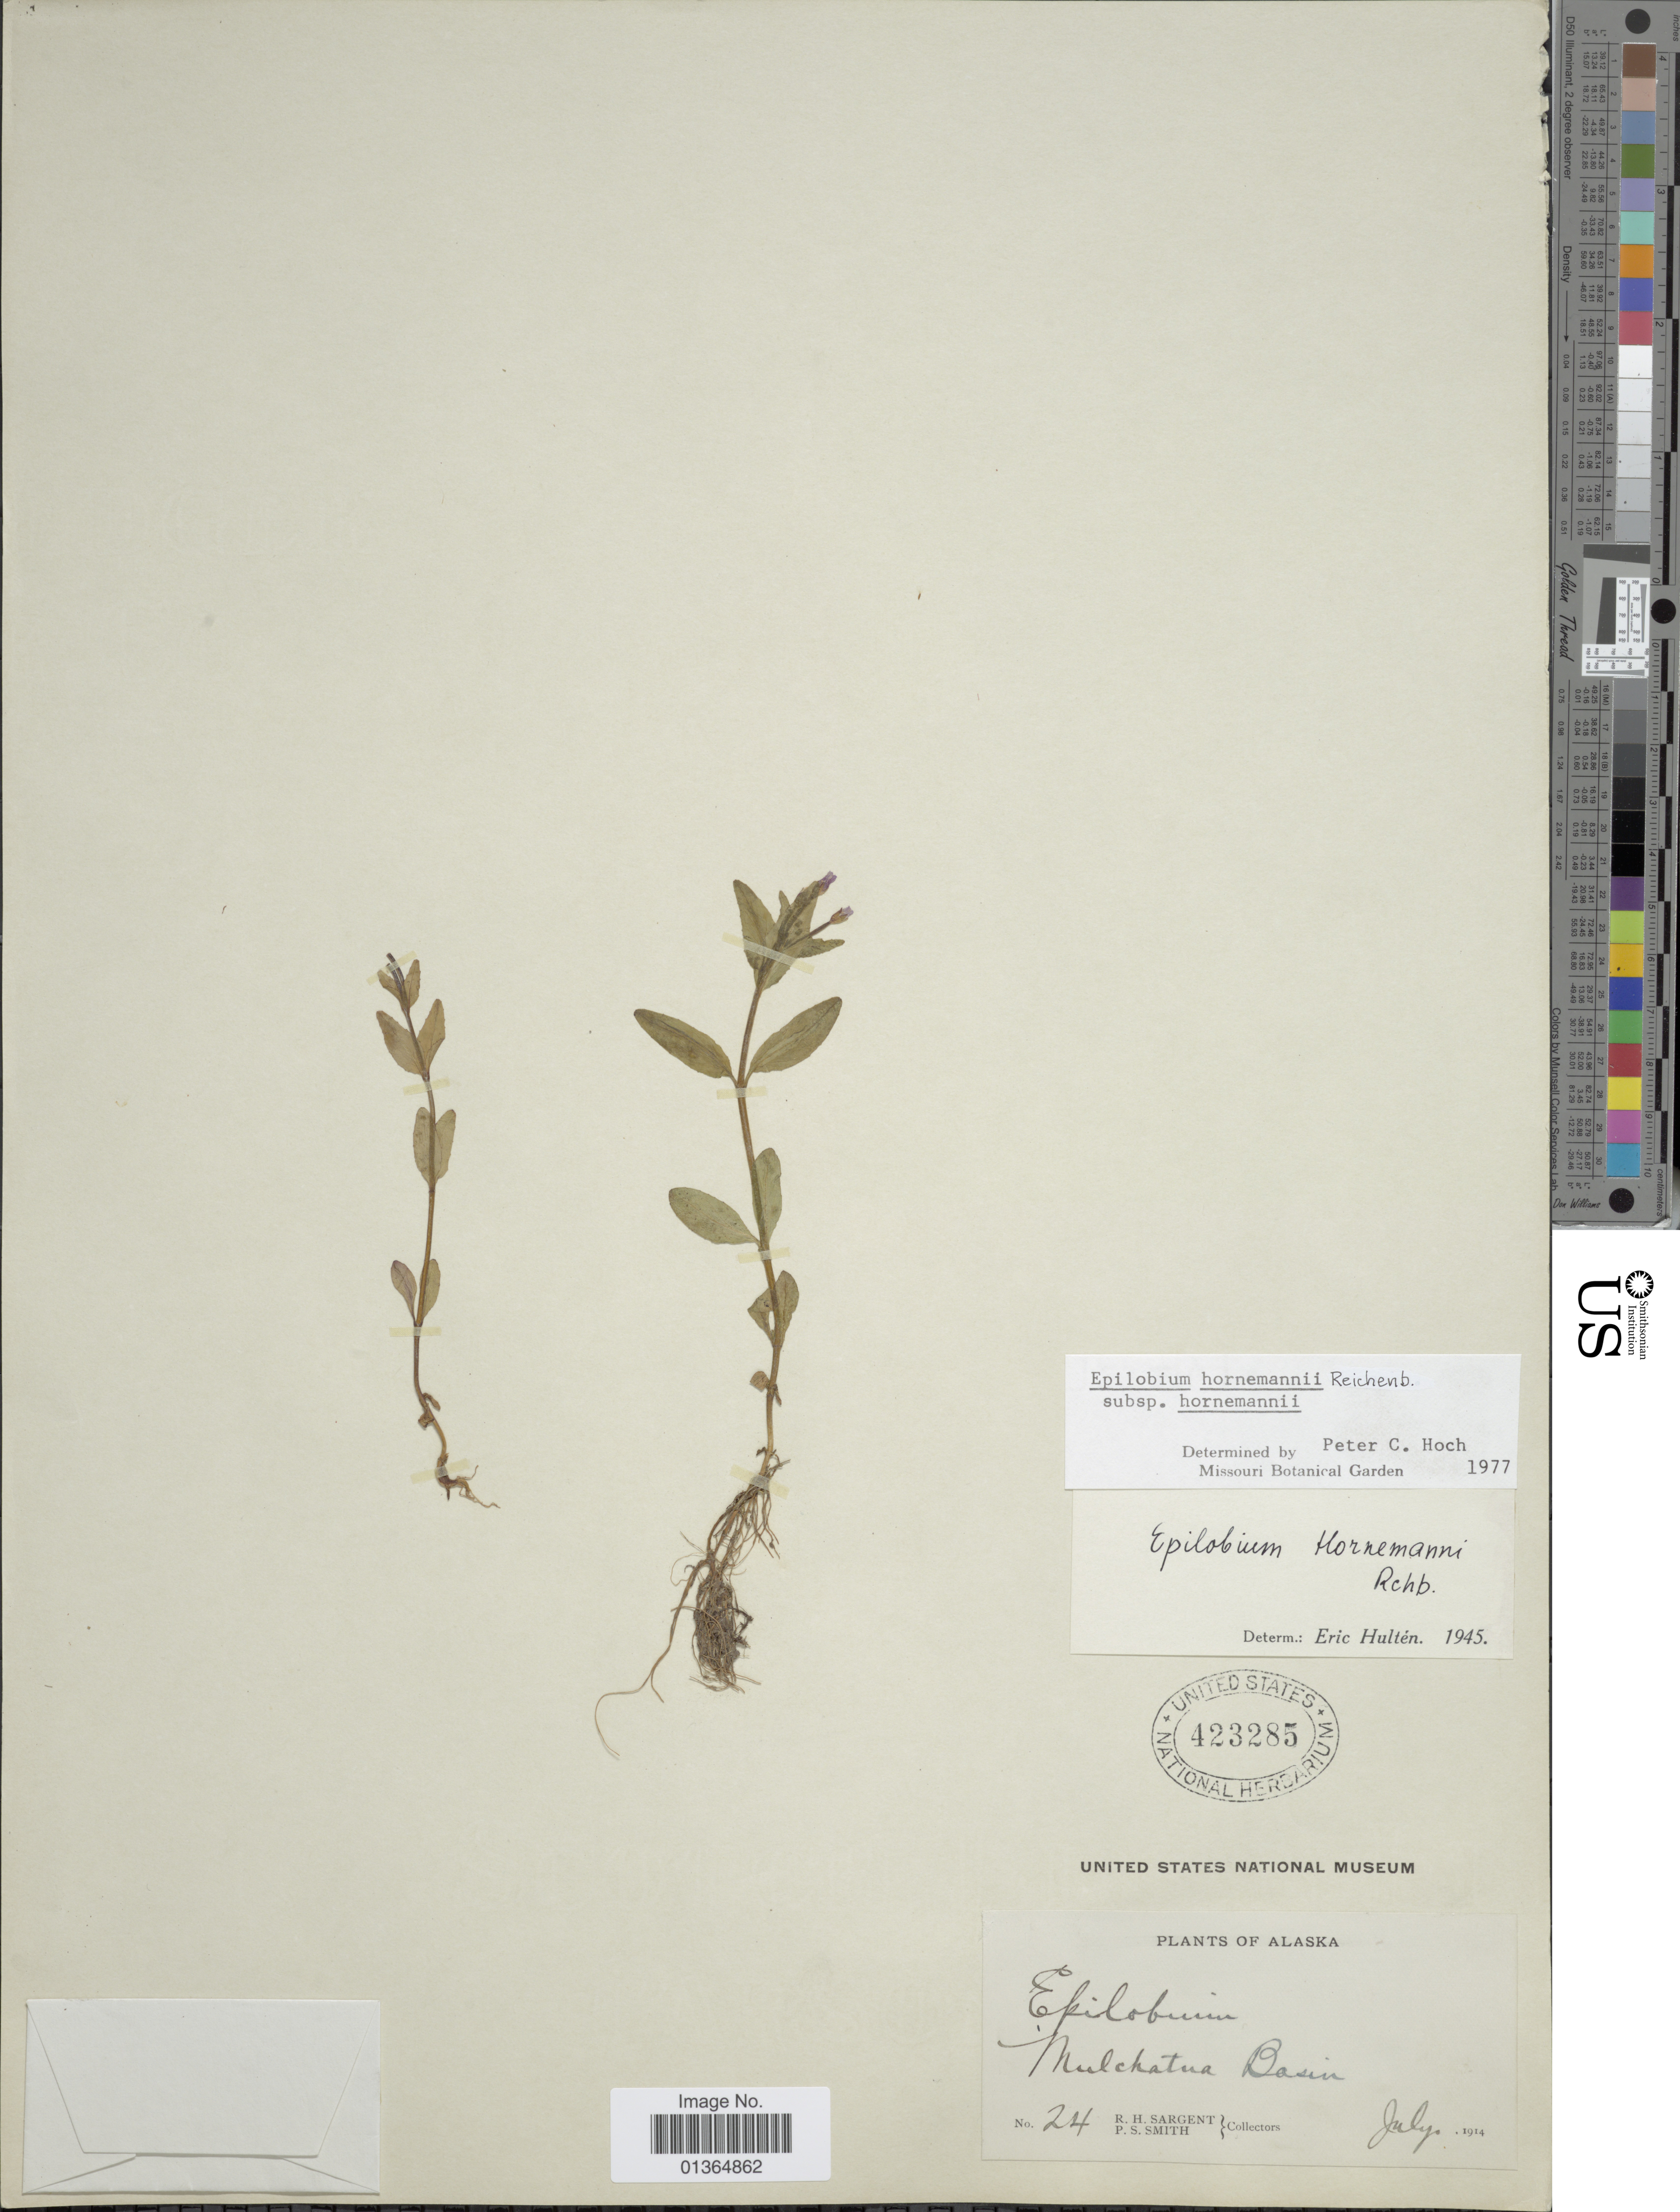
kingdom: Plantae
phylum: Tracheophyta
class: Magnoliopsida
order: Myrtales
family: Onagraceae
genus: Epilobium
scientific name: Epilobium hornemannii subsp. hornemannii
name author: Rchb.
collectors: R. Sargent & P. Smith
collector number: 24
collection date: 1914-07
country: United States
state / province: Alaska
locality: Mulchatna Basin.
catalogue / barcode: US 423285